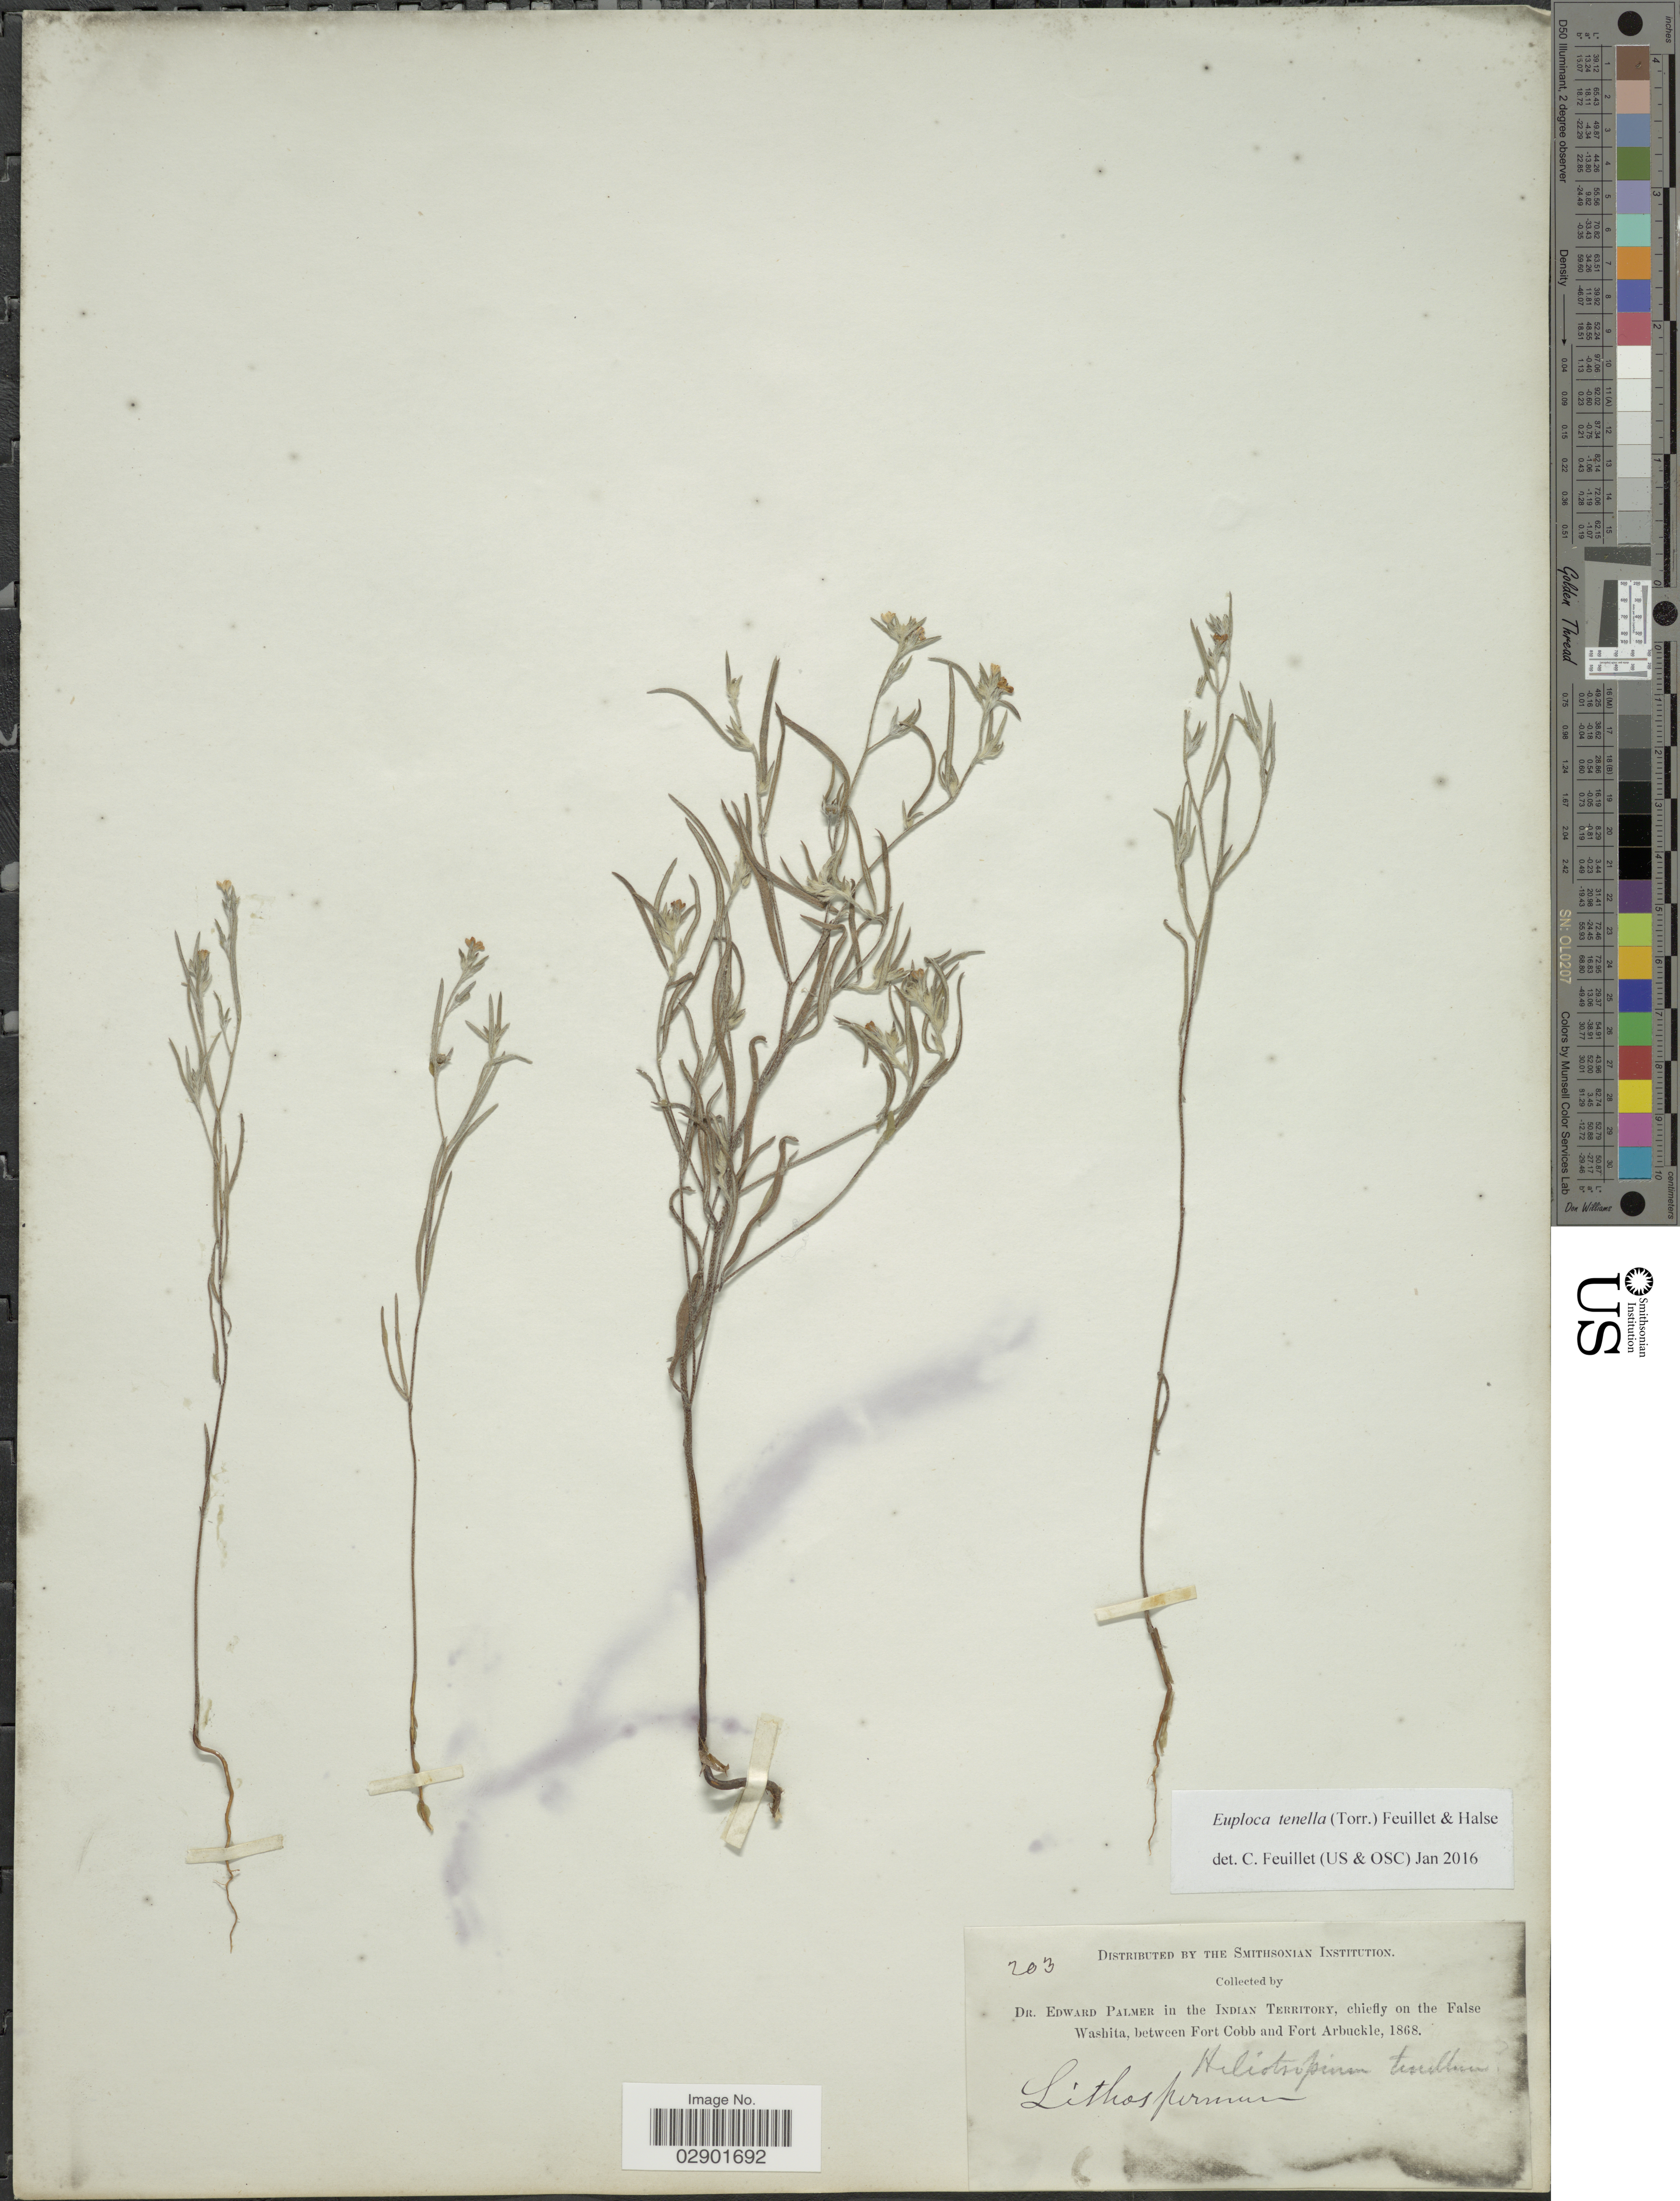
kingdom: Plantae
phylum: Tracheophyta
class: Magnoliopsida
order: Boraginales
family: Heliotropiaceae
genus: Euploca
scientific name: Euploca tenella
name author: (Torr.) Feuillet & Halse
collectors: E. Palmer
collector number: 203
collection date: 1868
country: United States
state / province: Oklahoma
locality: The Indian Territory, chiefly on the False Washita, between Fort Cobb and Fort Arbuckle.